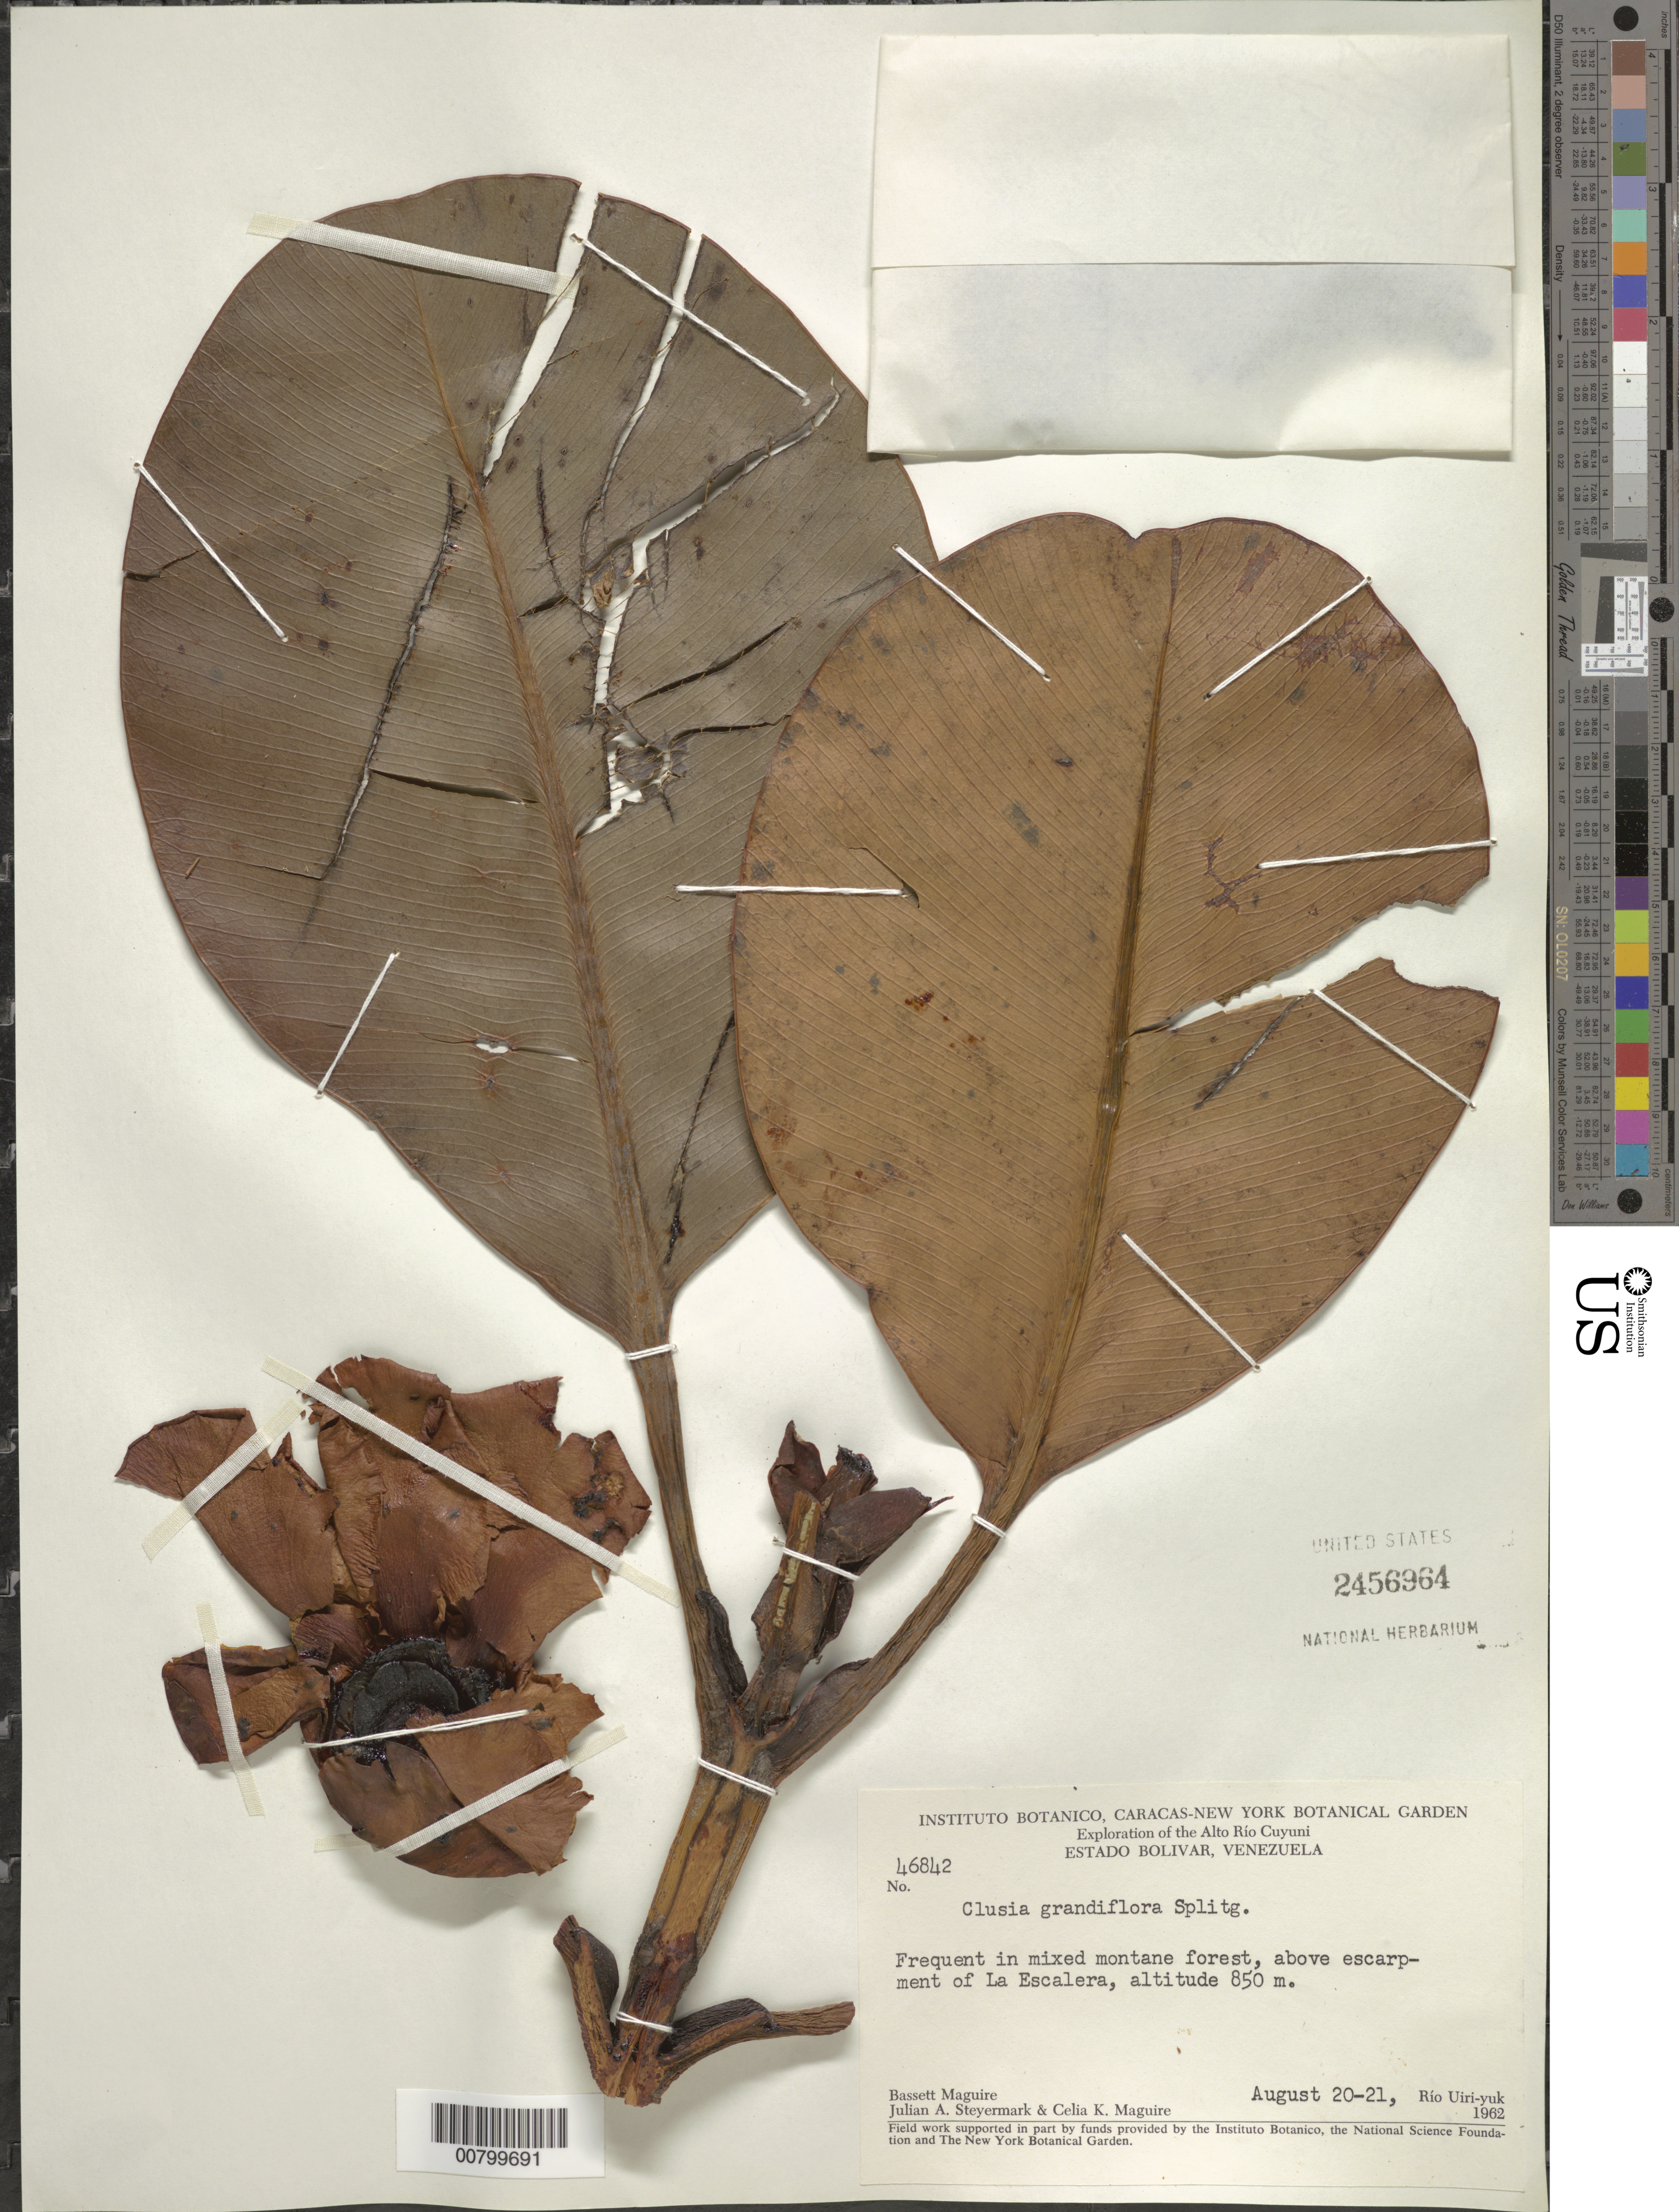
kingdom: Plantae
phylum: Tracheophyta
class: Magnoliopsida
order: Malpighiales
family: Clusiaceae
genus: Clusia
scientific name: Clusia grandiflora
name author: Splitg.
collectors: B. Maguire, C. K. Maguire & J. Steyermark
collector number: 46842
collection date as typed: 20-Aug-62 to 21-Aug-62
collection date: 1962-08-20/1962-08-21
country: Venezuela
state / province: Bolívar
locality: Alto Río Cuyuni, Río Uiri-yuk, above escarpment of La Escalera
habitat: Mixed montane forest, above escarpment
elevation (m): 850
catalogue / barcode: US 2456964